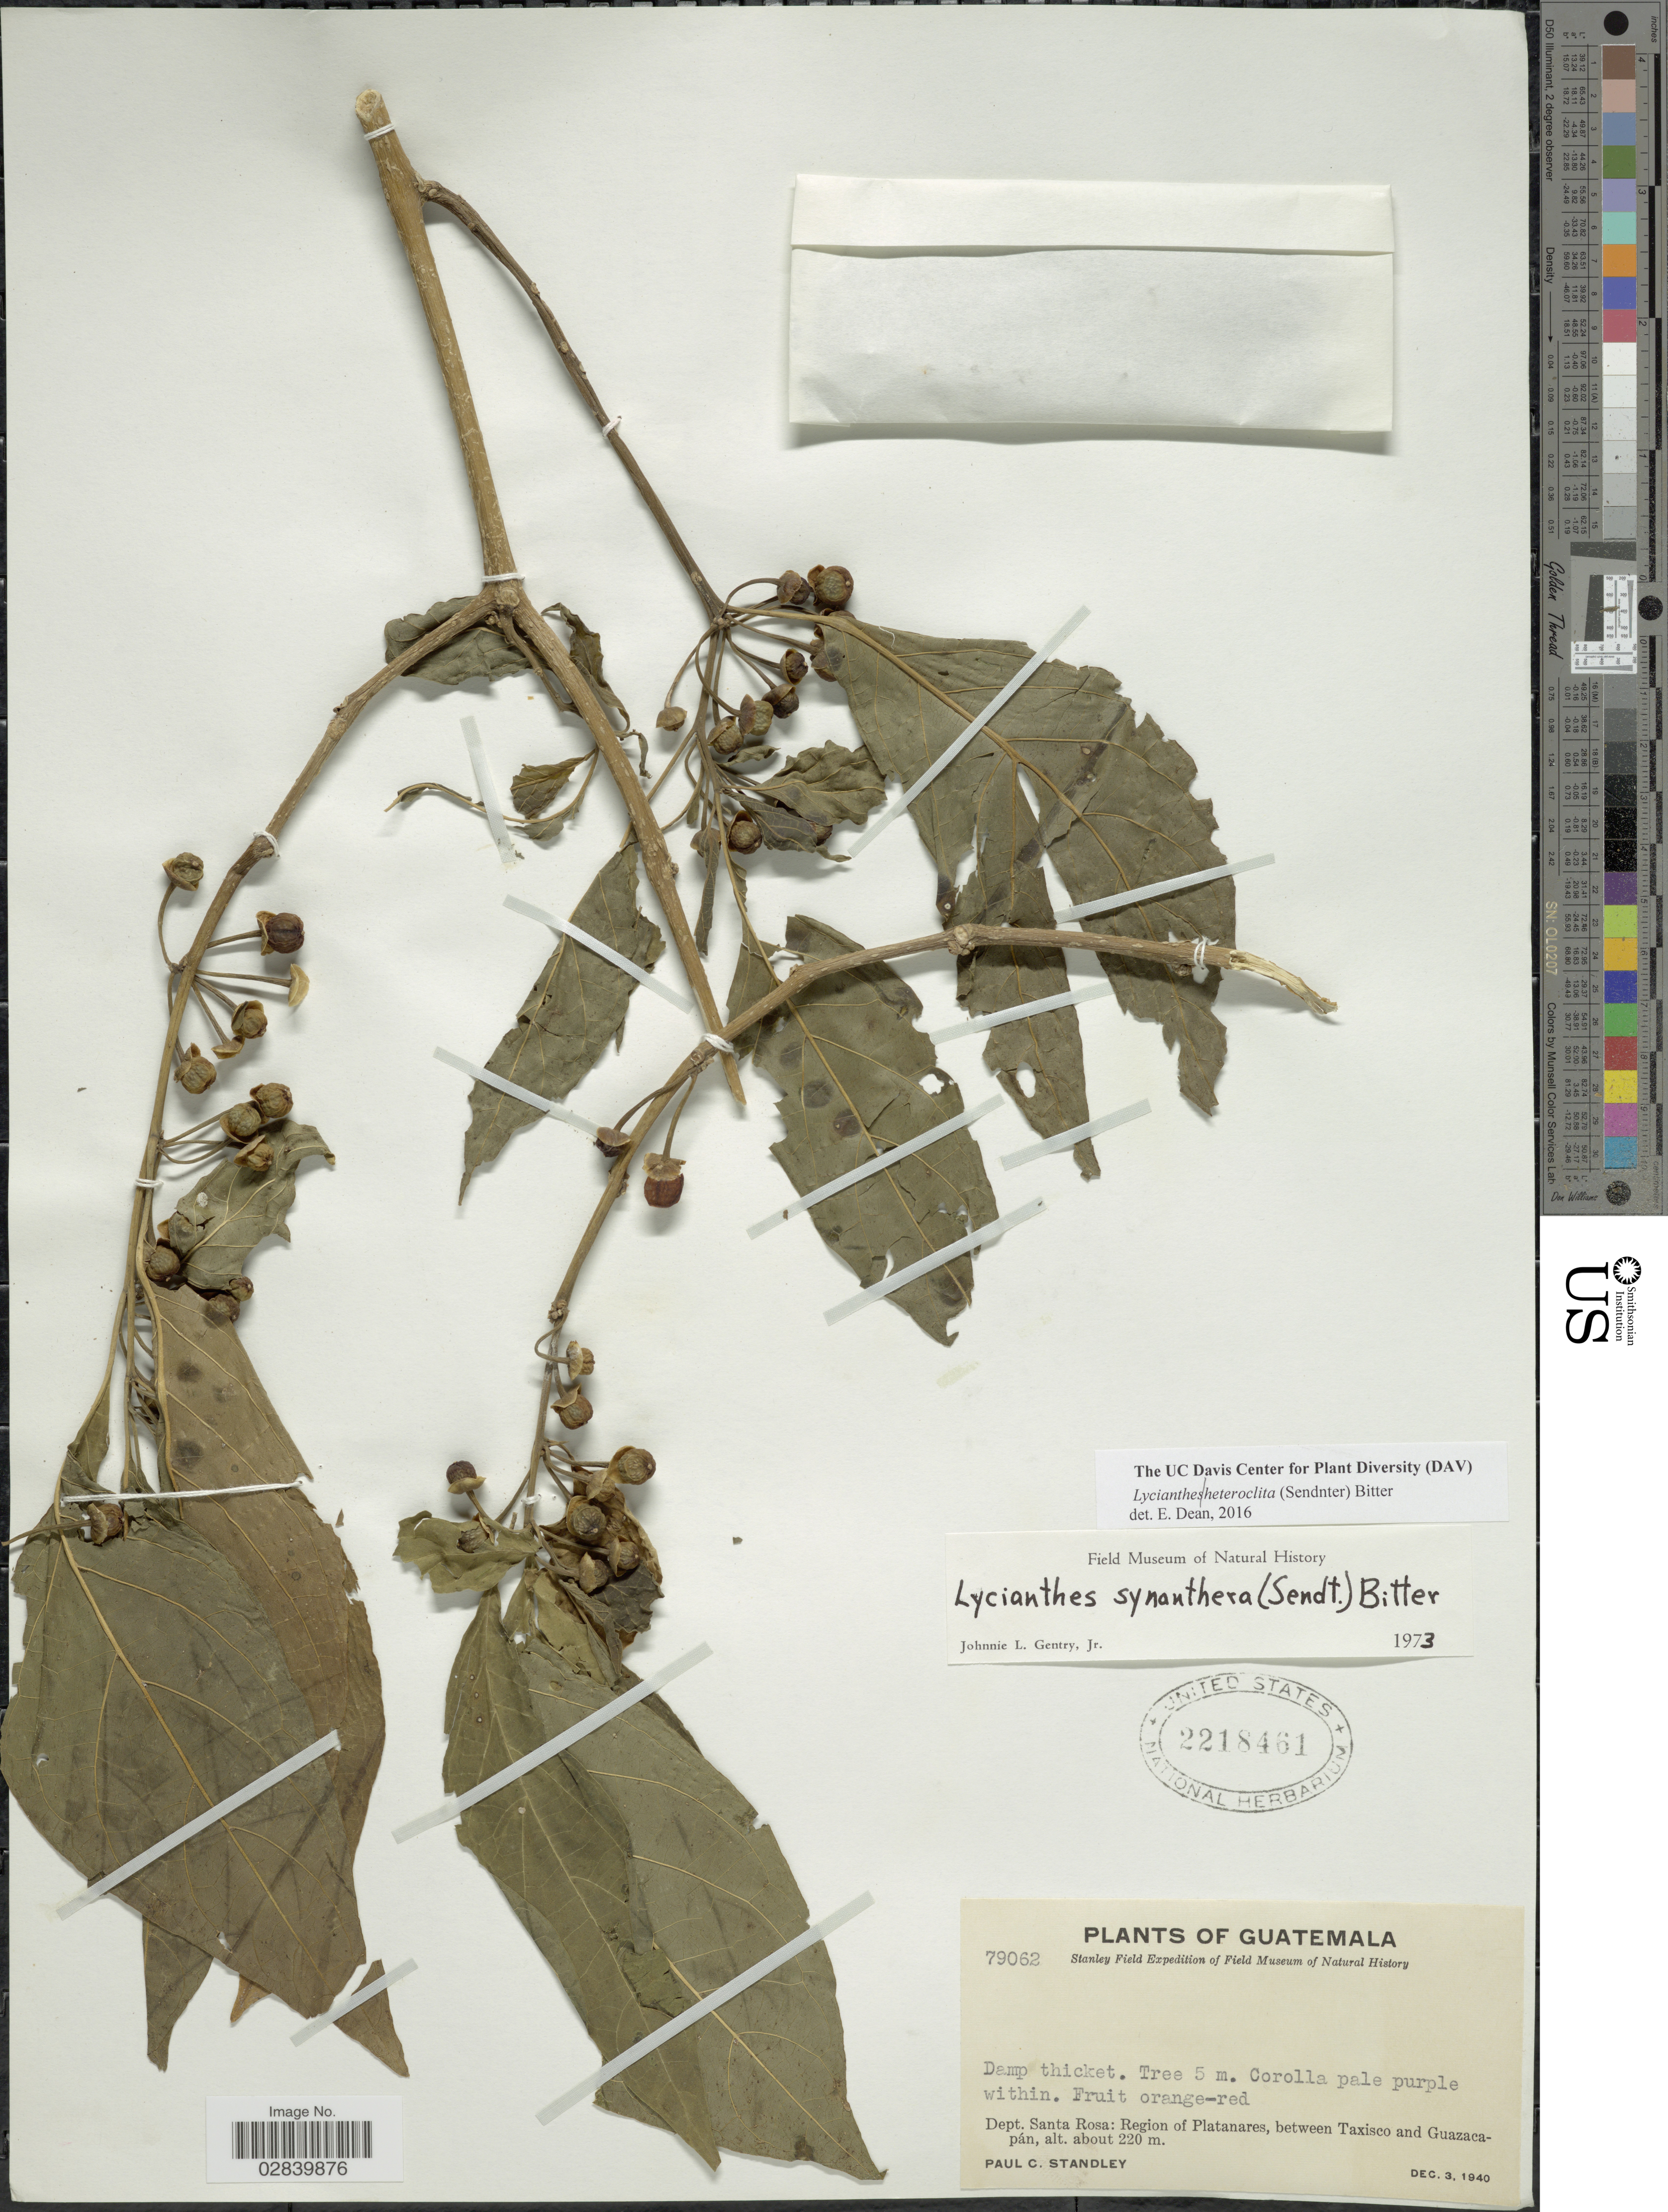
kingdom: Plantae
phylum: Tracheophyta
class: Magnoliopsida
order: Solanales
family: Solanaceae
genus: Lycianthes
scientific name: Lycianthes heteroclita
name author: (Sendtn.) Bitter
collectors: P. C. Standley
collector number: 79062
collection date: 1940-12-03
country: Guatemala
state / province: Santa Rosa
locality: Dept. Santa Rosa: Region of Platanares, between Taxisco and Guazacapán.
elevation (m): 220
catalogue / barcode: US 2218461